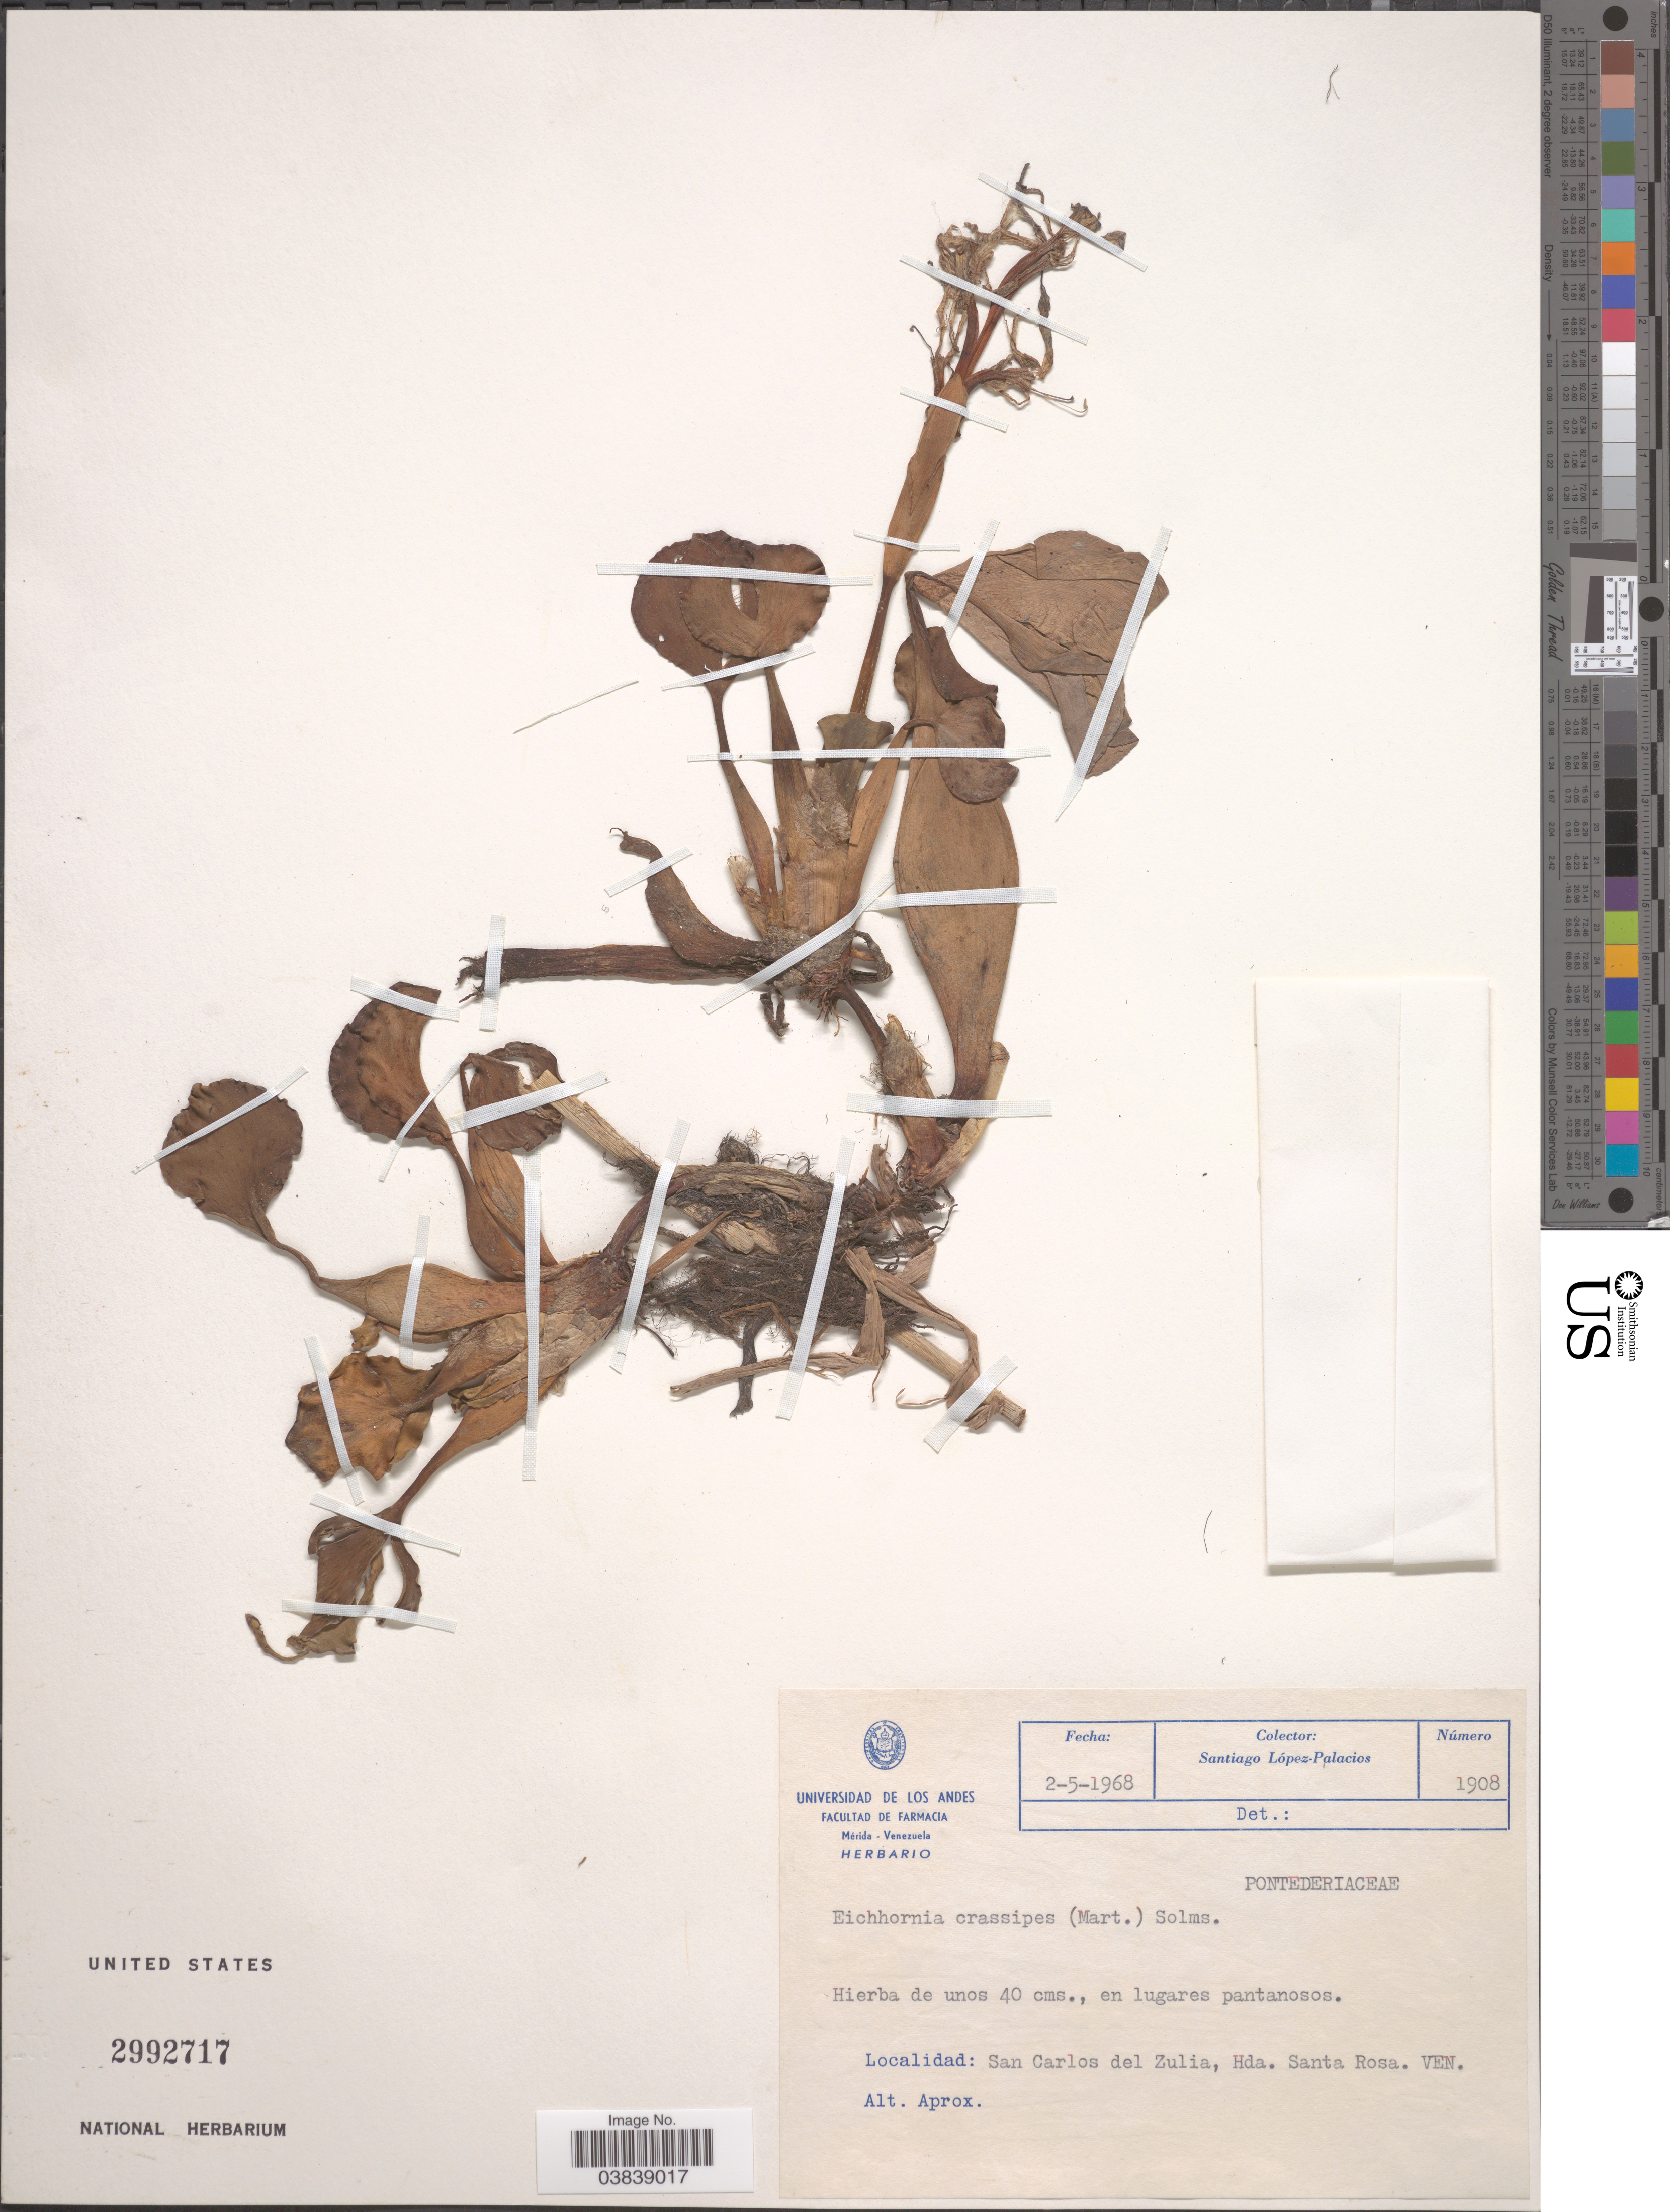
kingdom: Plantae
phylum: Tracheophyta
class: Liliopsida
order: Commelinales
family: Pontederiaceae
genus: Eichhornia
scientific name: Eichhornia crassipes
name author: (Mart.) Solms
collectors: S. López-Palacios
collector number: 1908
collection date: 1968-05-02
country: Venezuela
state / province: Zulia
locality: San Carlos del Zulia, Hda. Santa Rosa.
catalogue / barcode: US 2992717